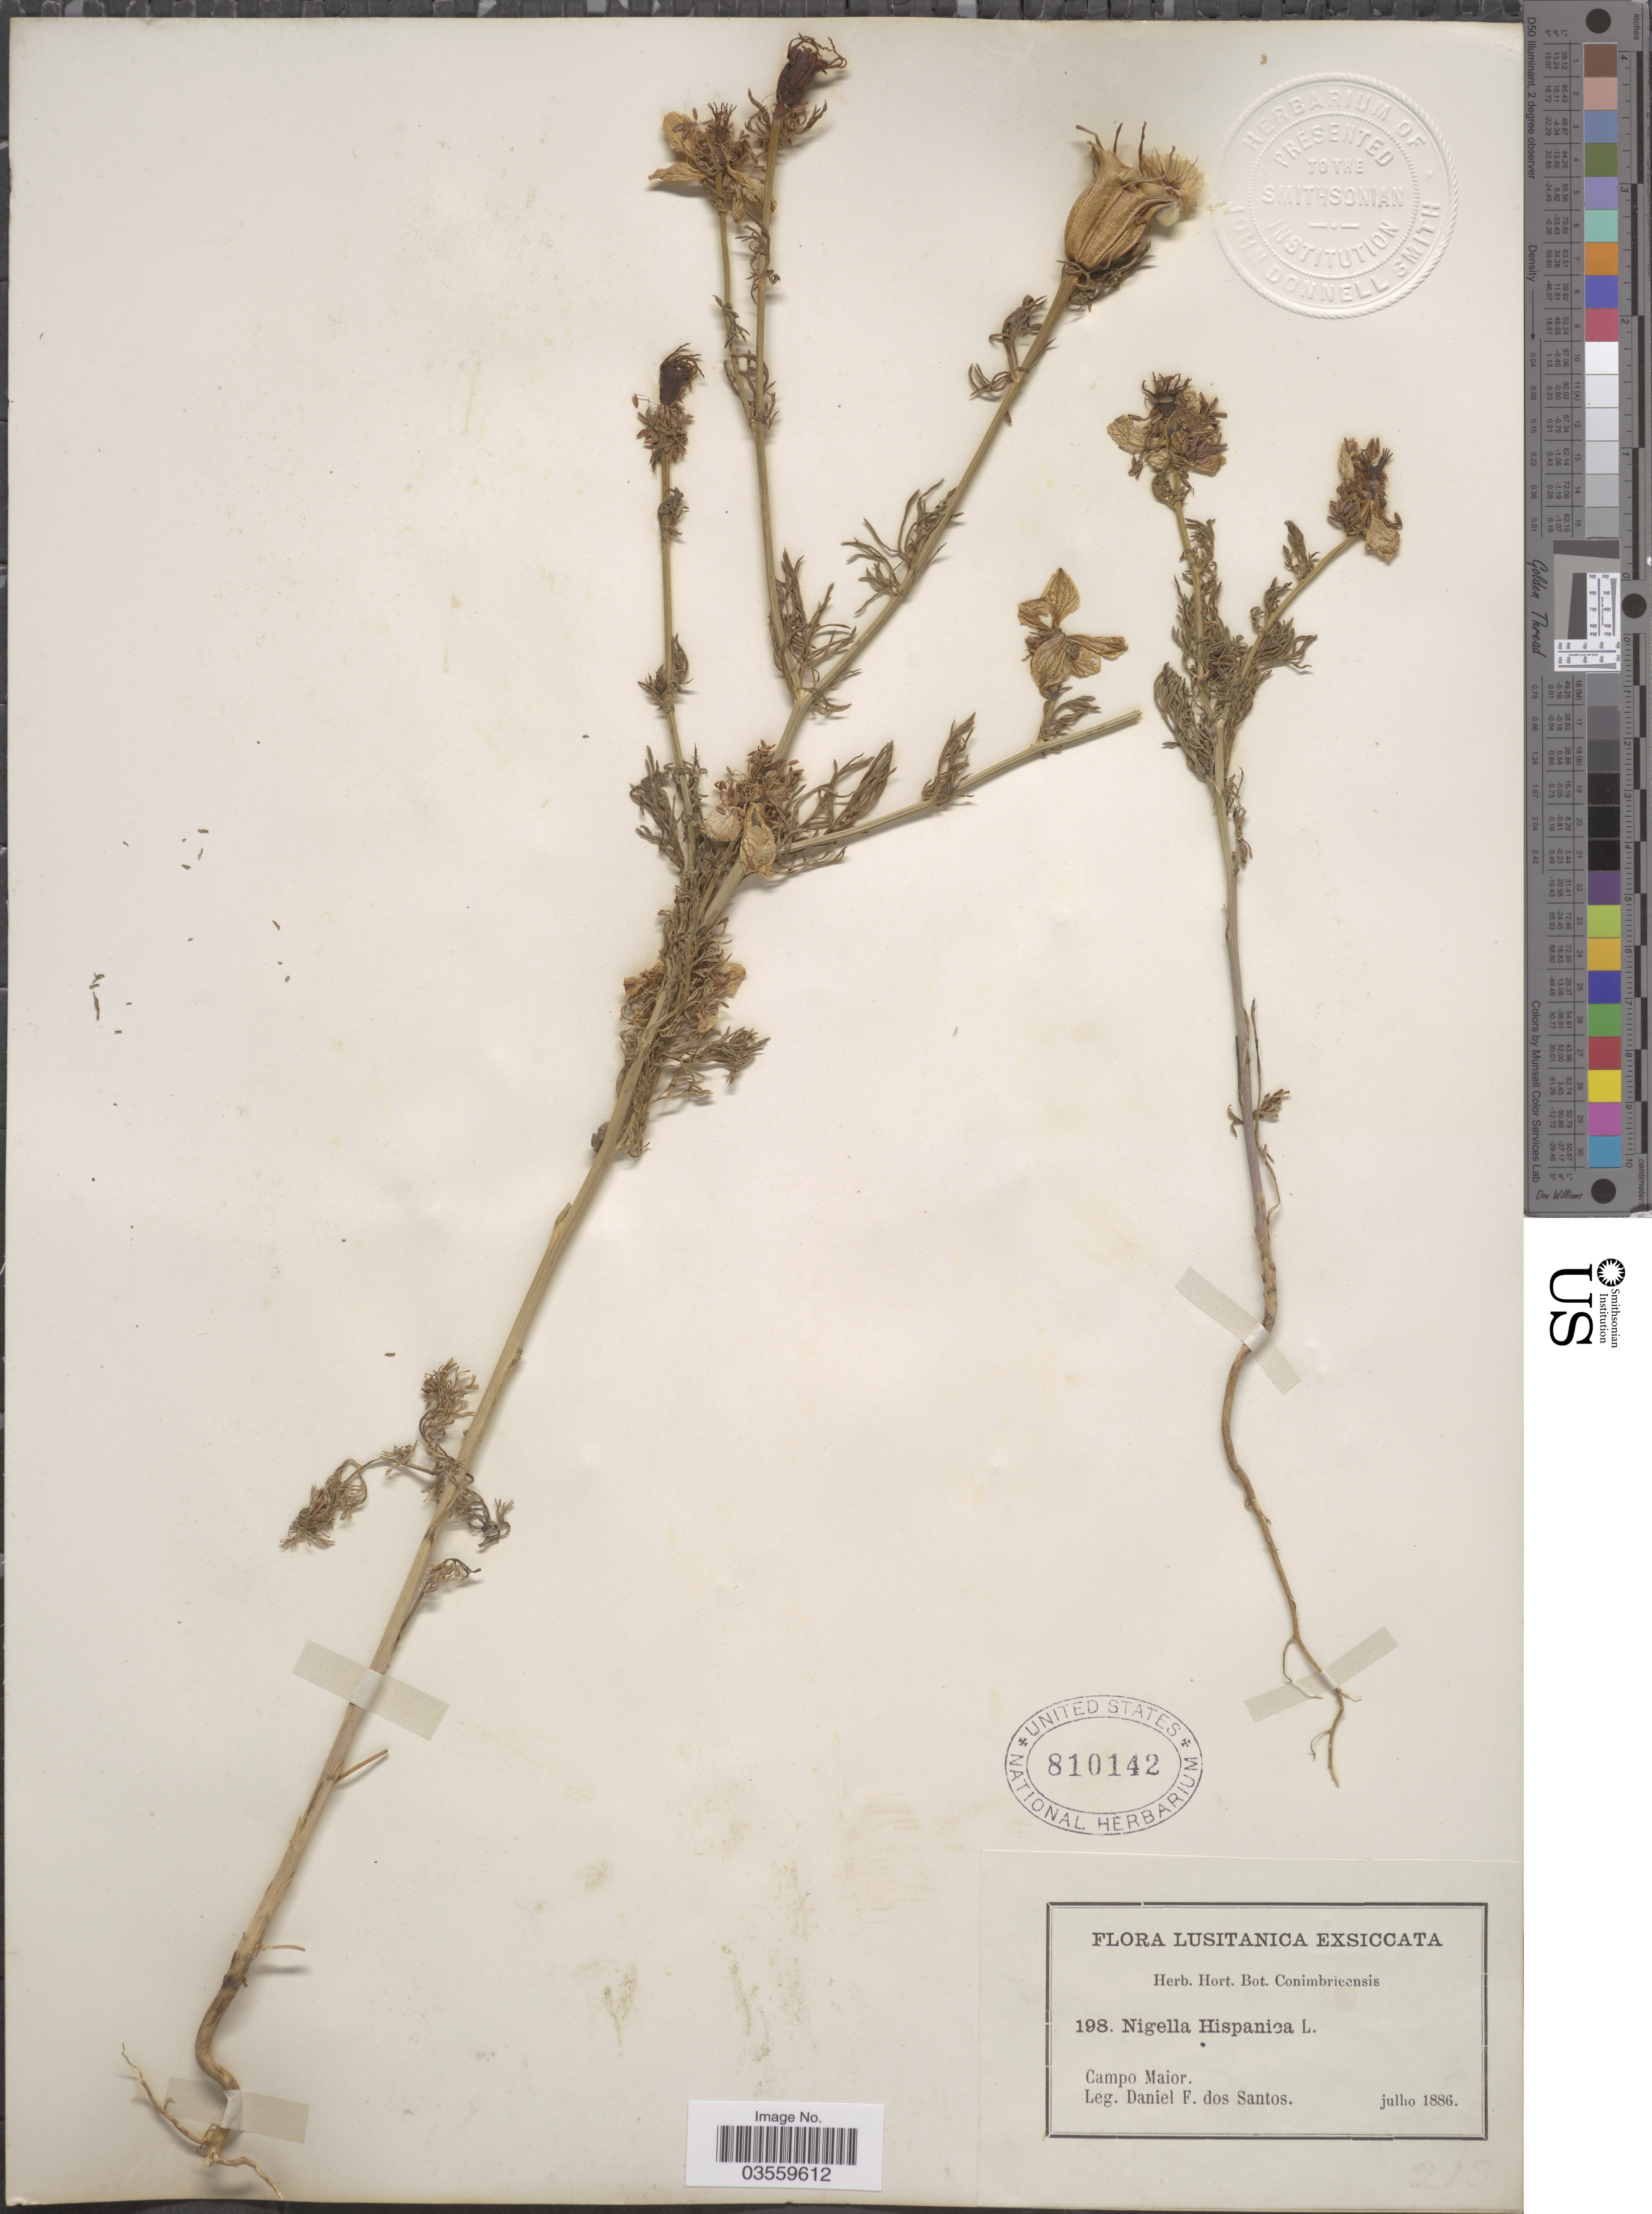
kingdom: Plantae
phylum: Tracheophyta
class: Magnoliopsida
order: Ranunculales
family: Ranunculaceae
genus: Nigella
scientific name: Nigella hispanica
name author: L.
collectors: D. F. dos Santos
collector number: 198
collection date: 1886-07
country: Portugal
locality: Lusitanica. Campo Maior.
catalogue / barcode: US 810142